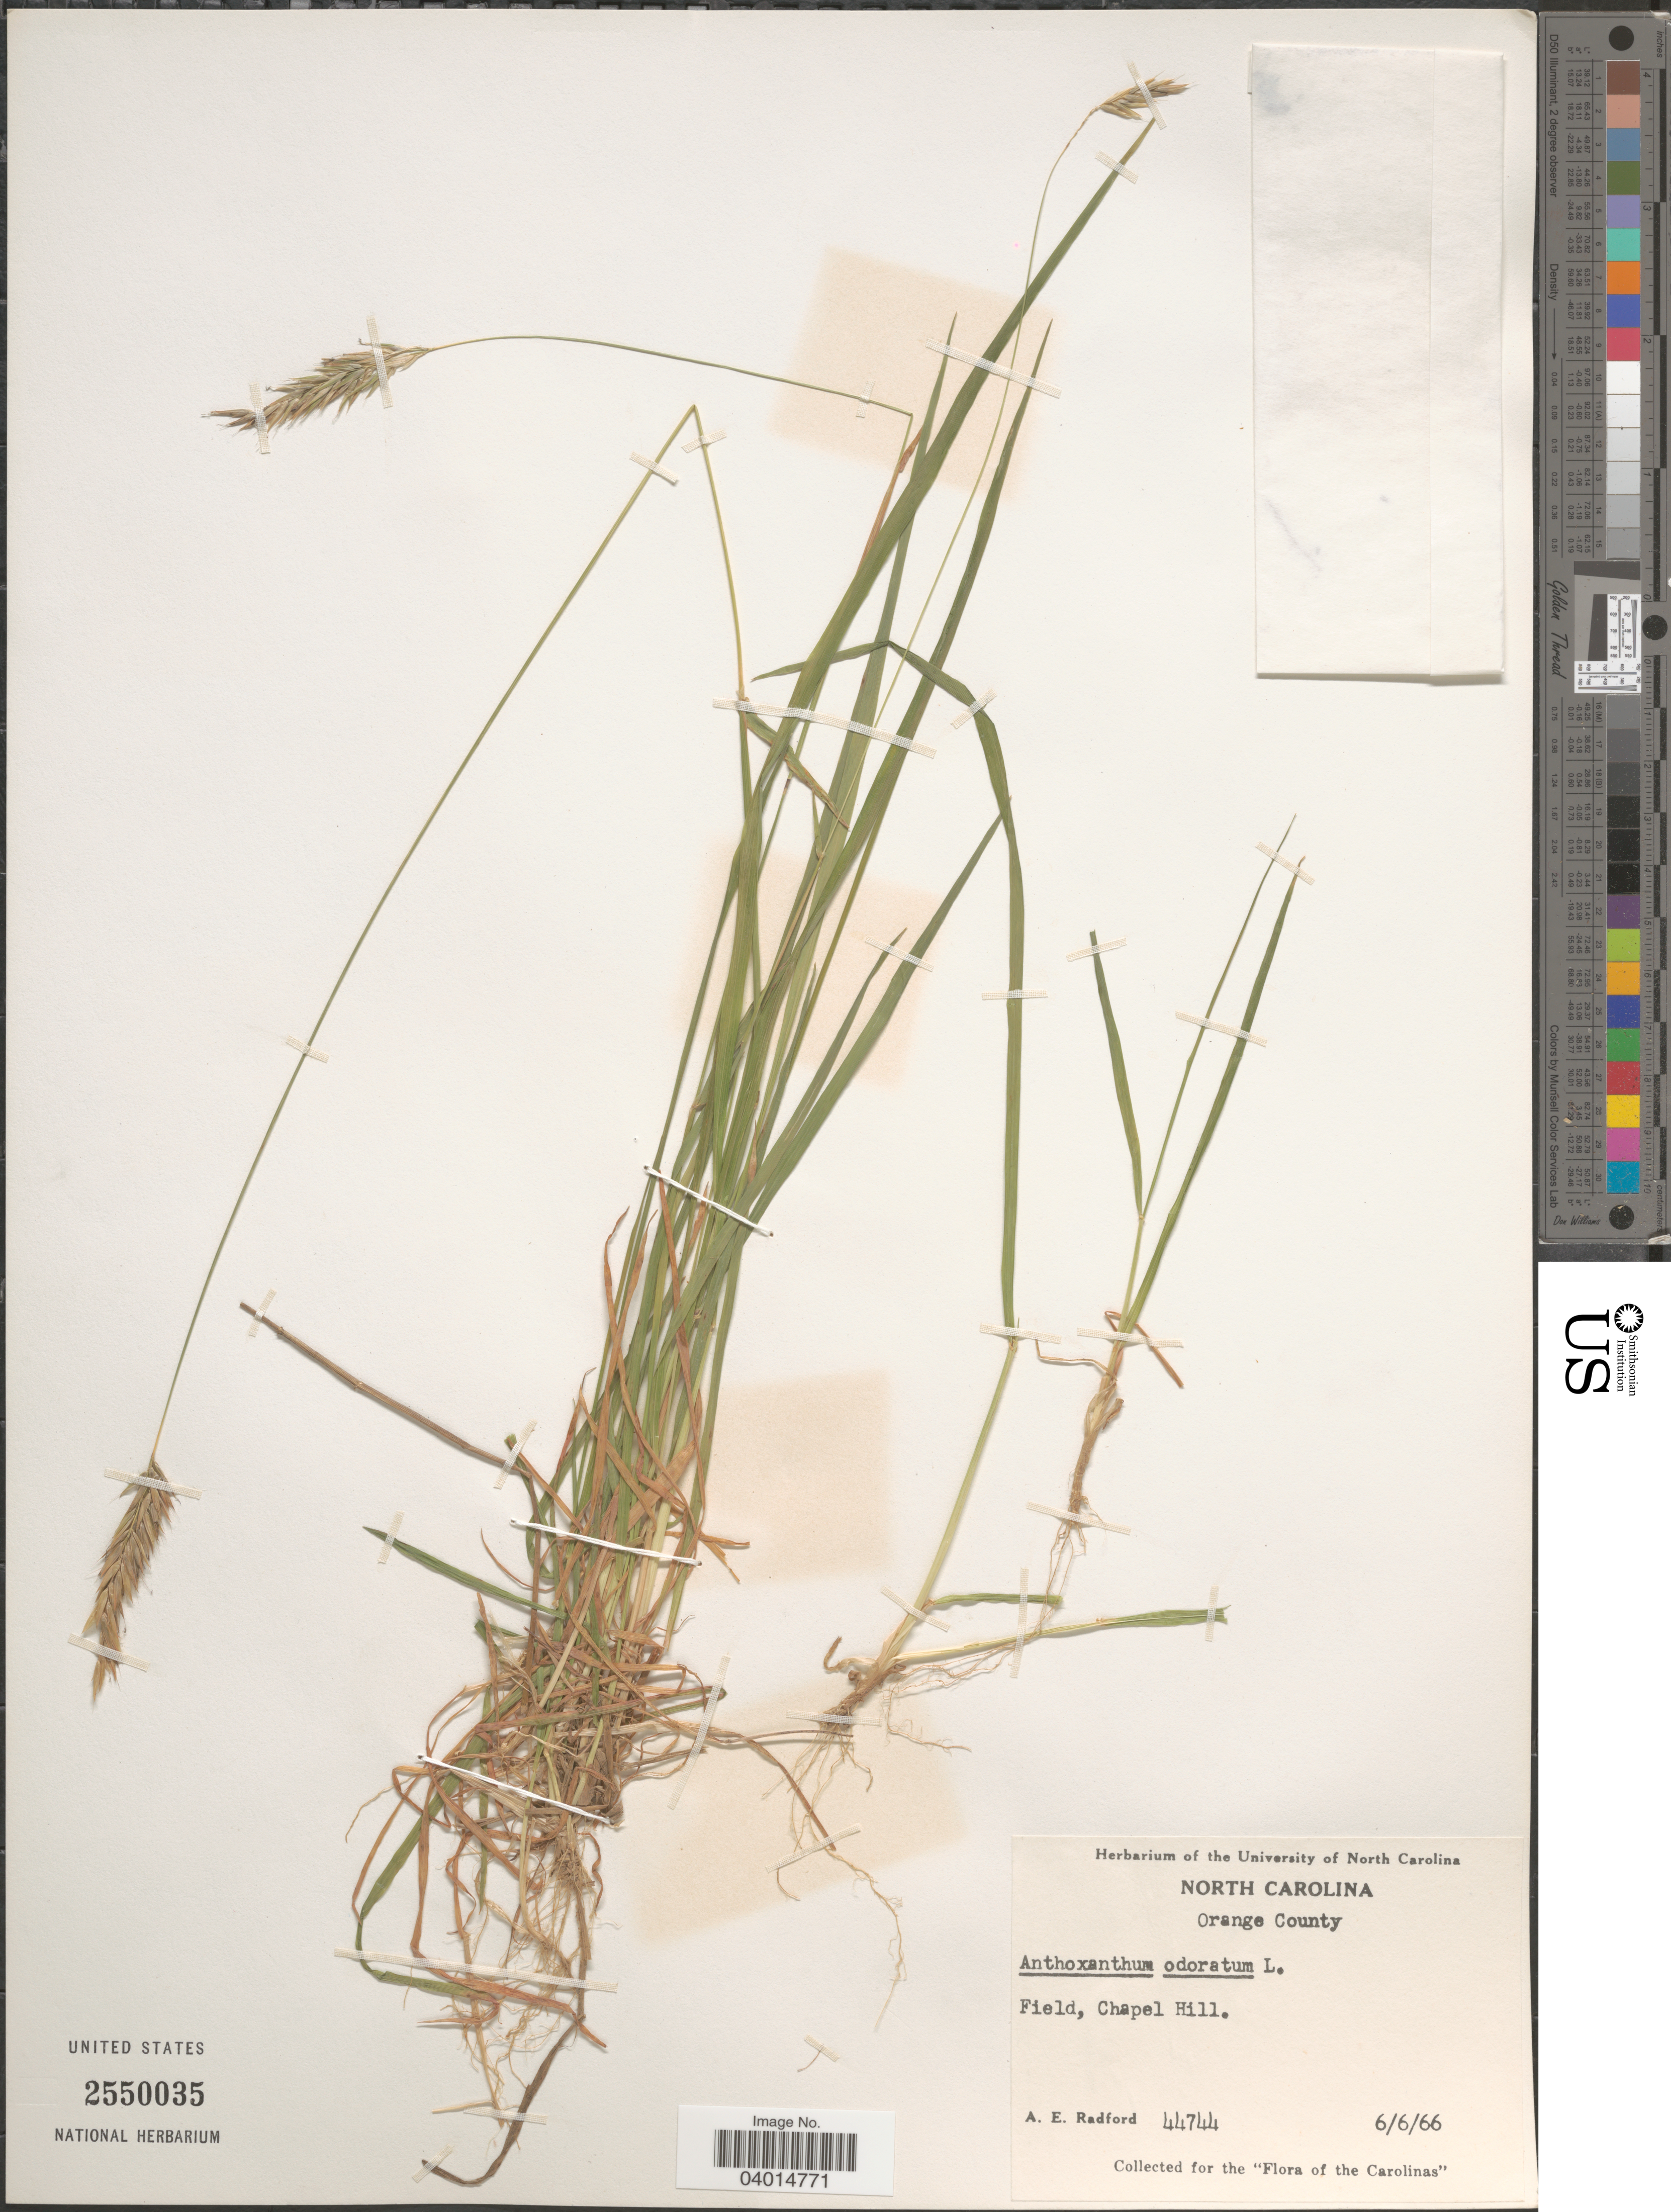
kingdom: Plantae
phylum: Tracheophyta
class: Liliopsida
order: Poales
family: Poaceae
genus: Anthoxanthum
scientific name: Anthoxanthum odoratum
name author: L.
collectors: A. E. Radford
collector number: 44744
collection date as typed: Transcribed d/m/y: 6/6/66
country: United States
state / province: North Carolina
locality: Orange County. Field, Chapel Hill.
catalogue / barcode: US 2550035